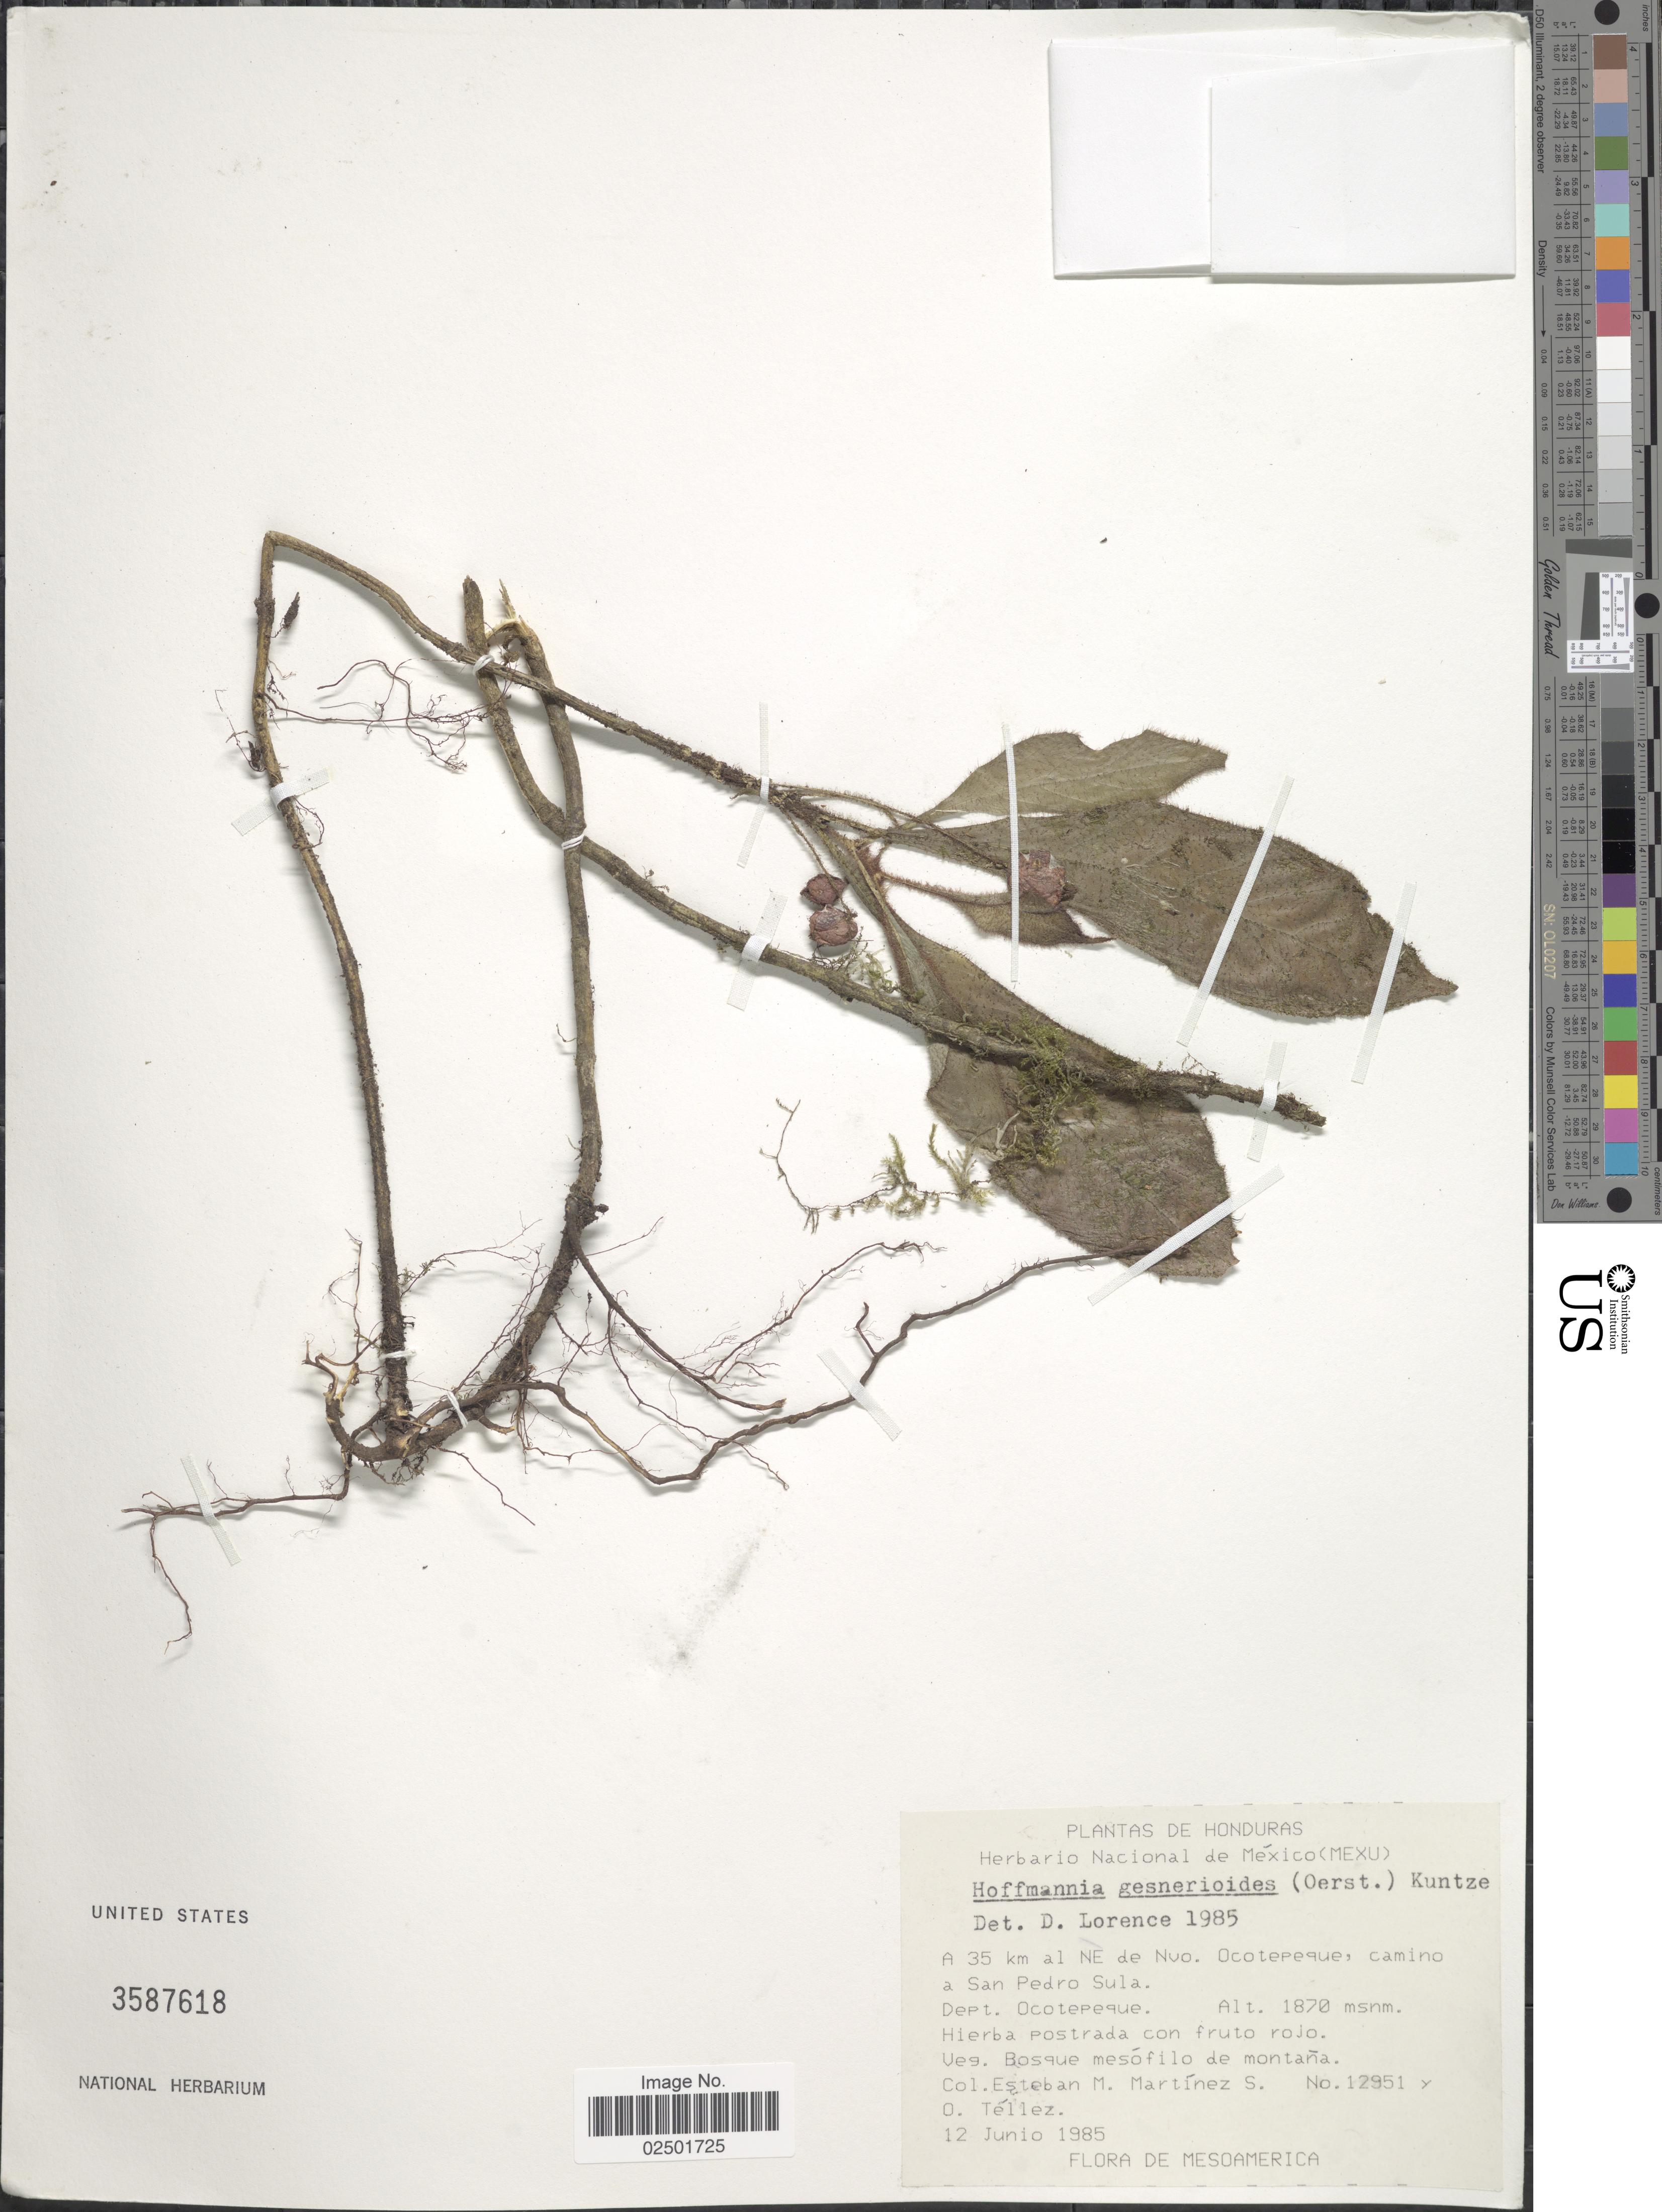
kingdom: Plantae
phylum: Tracheophyta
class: Magnoliopsida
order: Gentianales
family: Rubiaceae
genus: Hoffmannia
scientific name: Hoffmannia gesnerioides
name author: (Oerst.) Kuntze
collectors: E. M. Martínez S. & O. Tellez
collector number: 12951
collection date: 1985-06-12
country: Honduras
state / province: Ocotepeque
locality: A 35 km al NE de Nvo. Ocotepeque, camino a San Pedro Sula, Dept. Ocotepeque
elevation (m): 1870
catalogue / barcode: US 3587618